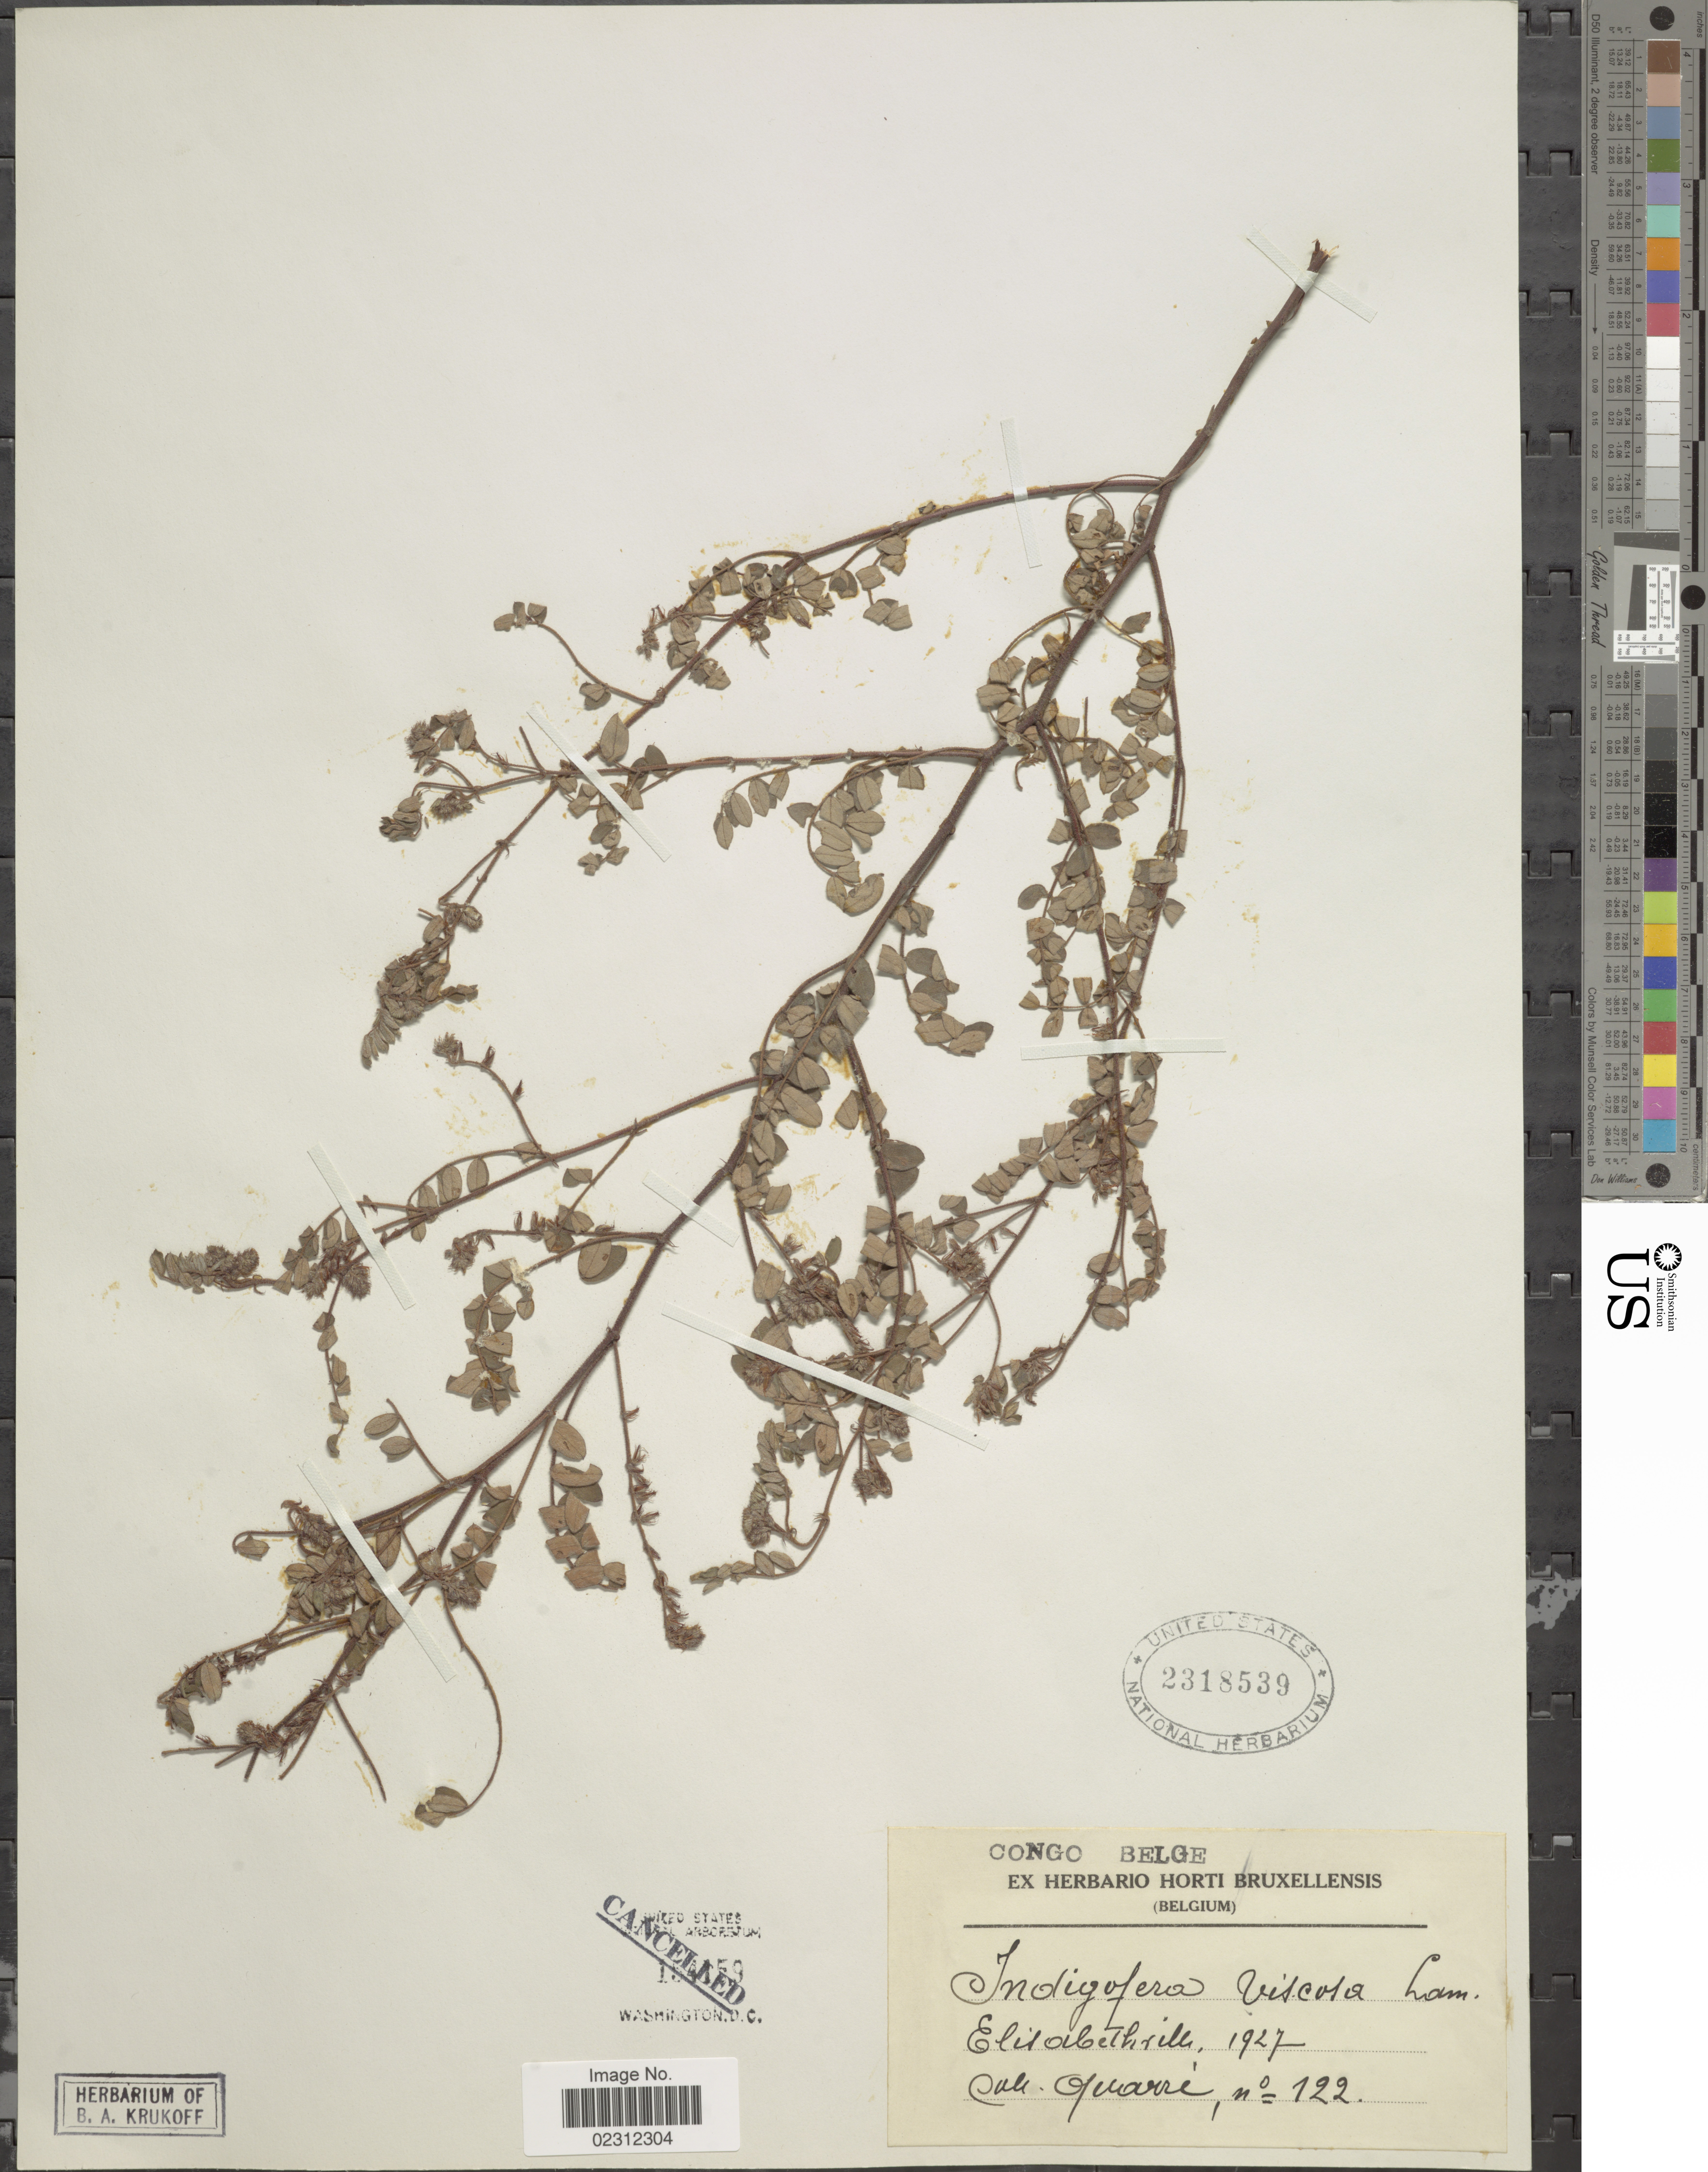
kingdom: Plantae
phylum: Tracheophyta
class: Magnoliopsida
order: Fabales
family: Fabaceae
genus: Indigofera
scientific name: Indigofera viscosa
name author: Lam.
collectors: -. Guarre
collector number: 122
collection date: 1927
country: Congo, Democratic Republic of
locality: Congo Belge, Elisabethville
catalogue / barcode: US 2318539